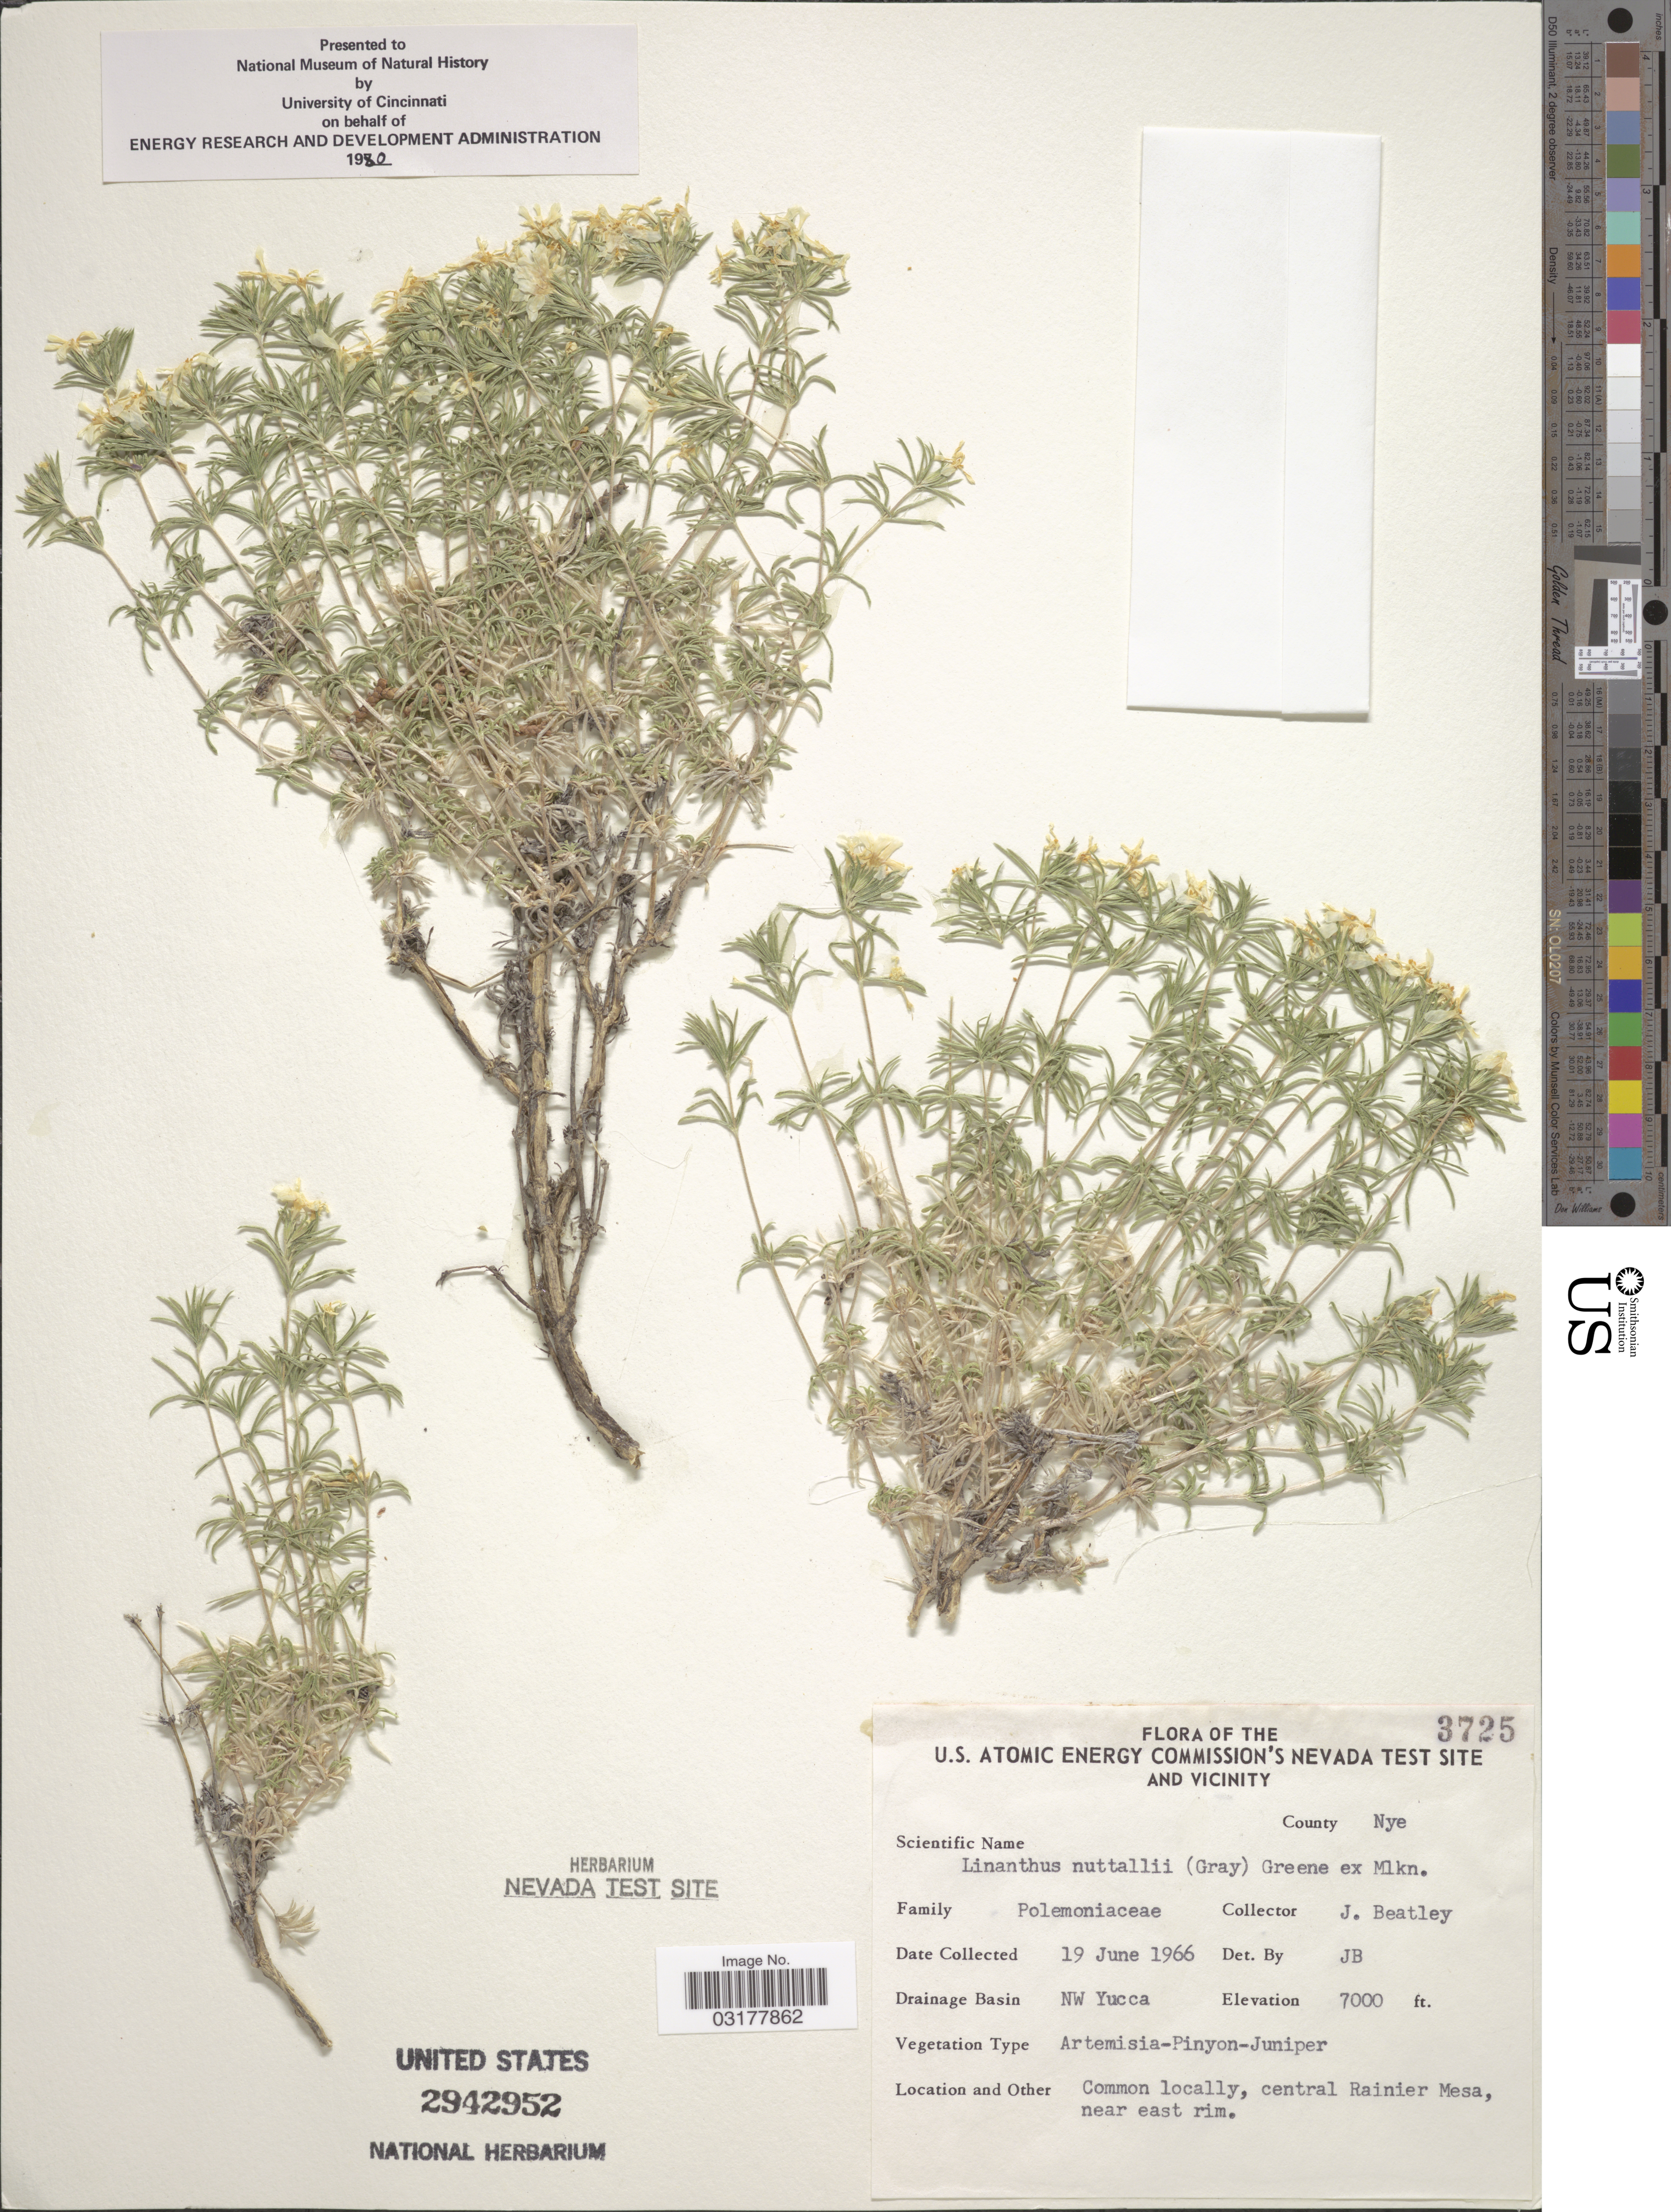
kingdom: Plantae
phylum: Tracheophyta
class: Magnoliopsida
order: Ericales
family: Polemoniaceae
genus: Leptosiphon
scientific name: Leptosiphon nuttallii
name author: (A. Gray) J.M. Porter & L.A. Johnson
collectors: J. C. Beatley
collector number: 3725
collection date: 1966-06-19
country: United States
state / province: Nevada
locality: U.S. Atomic Energy Commission's Nevada Test Site and Vicinity. County Nye. Drainage Basin NW Yucca. Central Rainier Mesa, near east rim.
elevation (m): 2134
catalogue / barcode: US 2942952